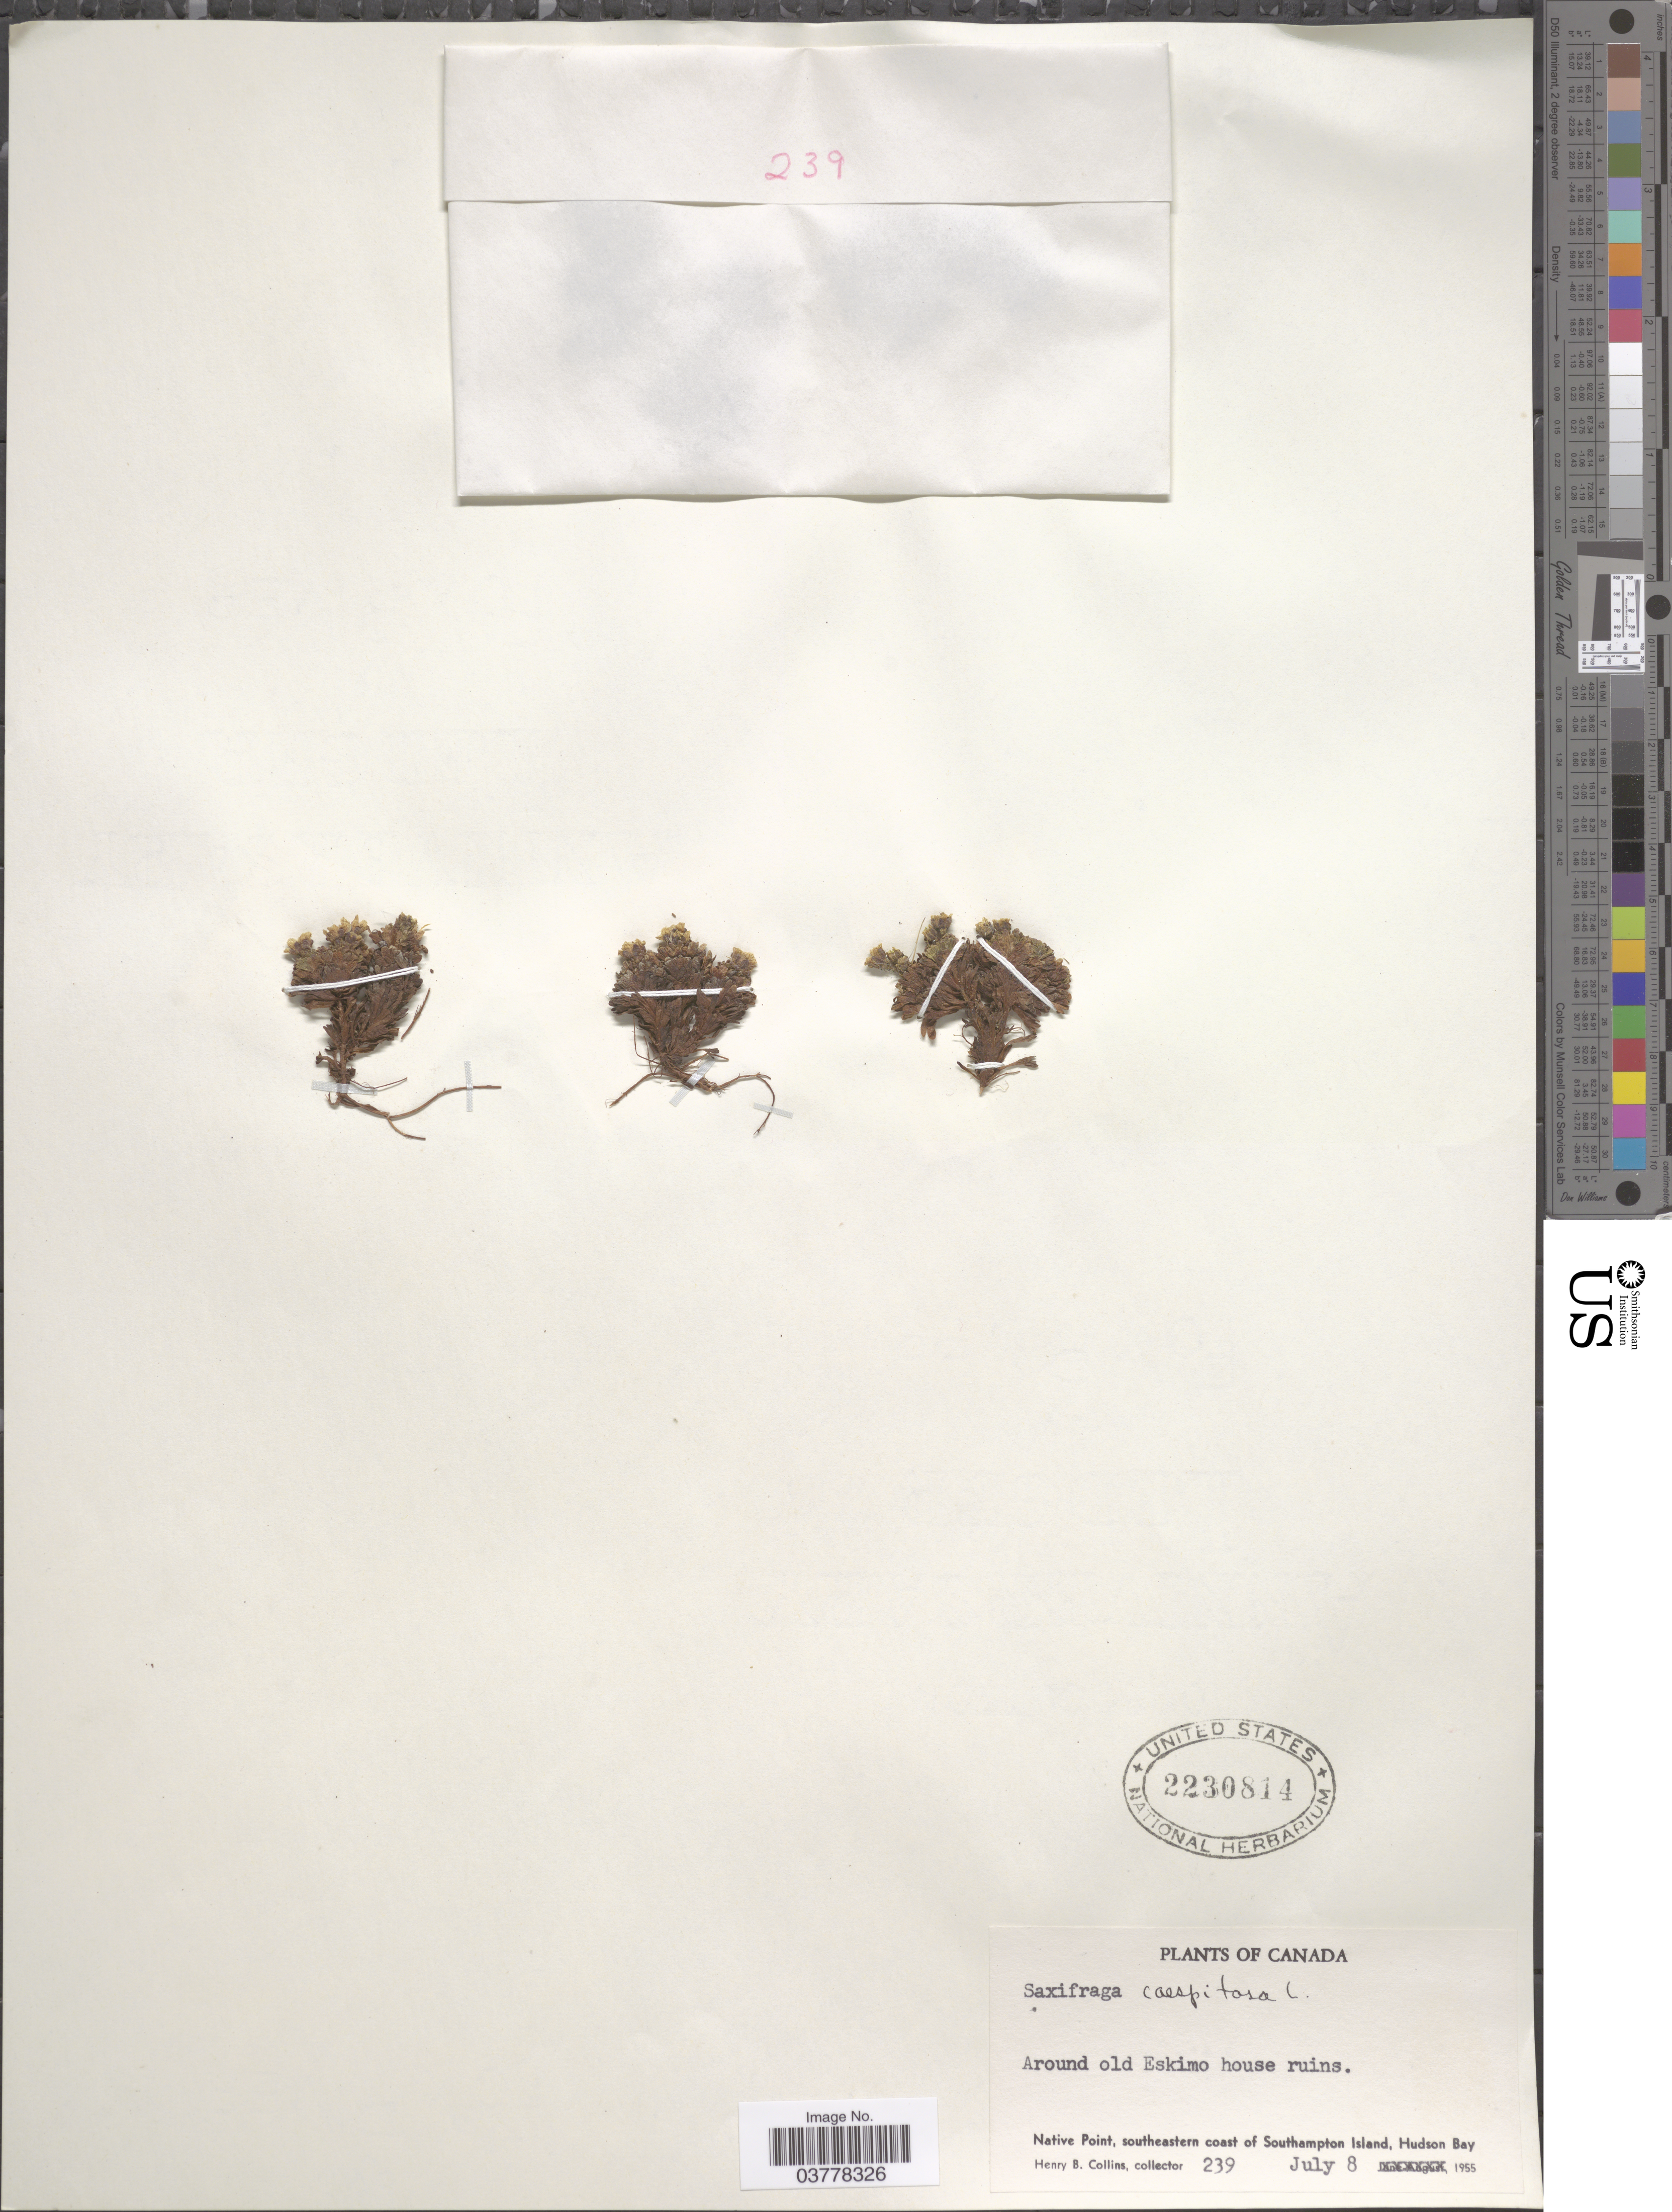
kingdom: Plantae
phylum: Tracheophyta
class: Magnoliopsida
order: Saxifragales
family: Saxifragaceae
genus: Saxifraga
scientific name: Saxifraga caespitosa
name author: L.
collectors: H. Collins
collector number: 239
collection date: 1955-07-08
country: Canada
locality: Around old Eskimo house ruins. Native Point, southeastern coast of Southampton Island, Hudson Bay.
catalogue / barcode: US 2230814